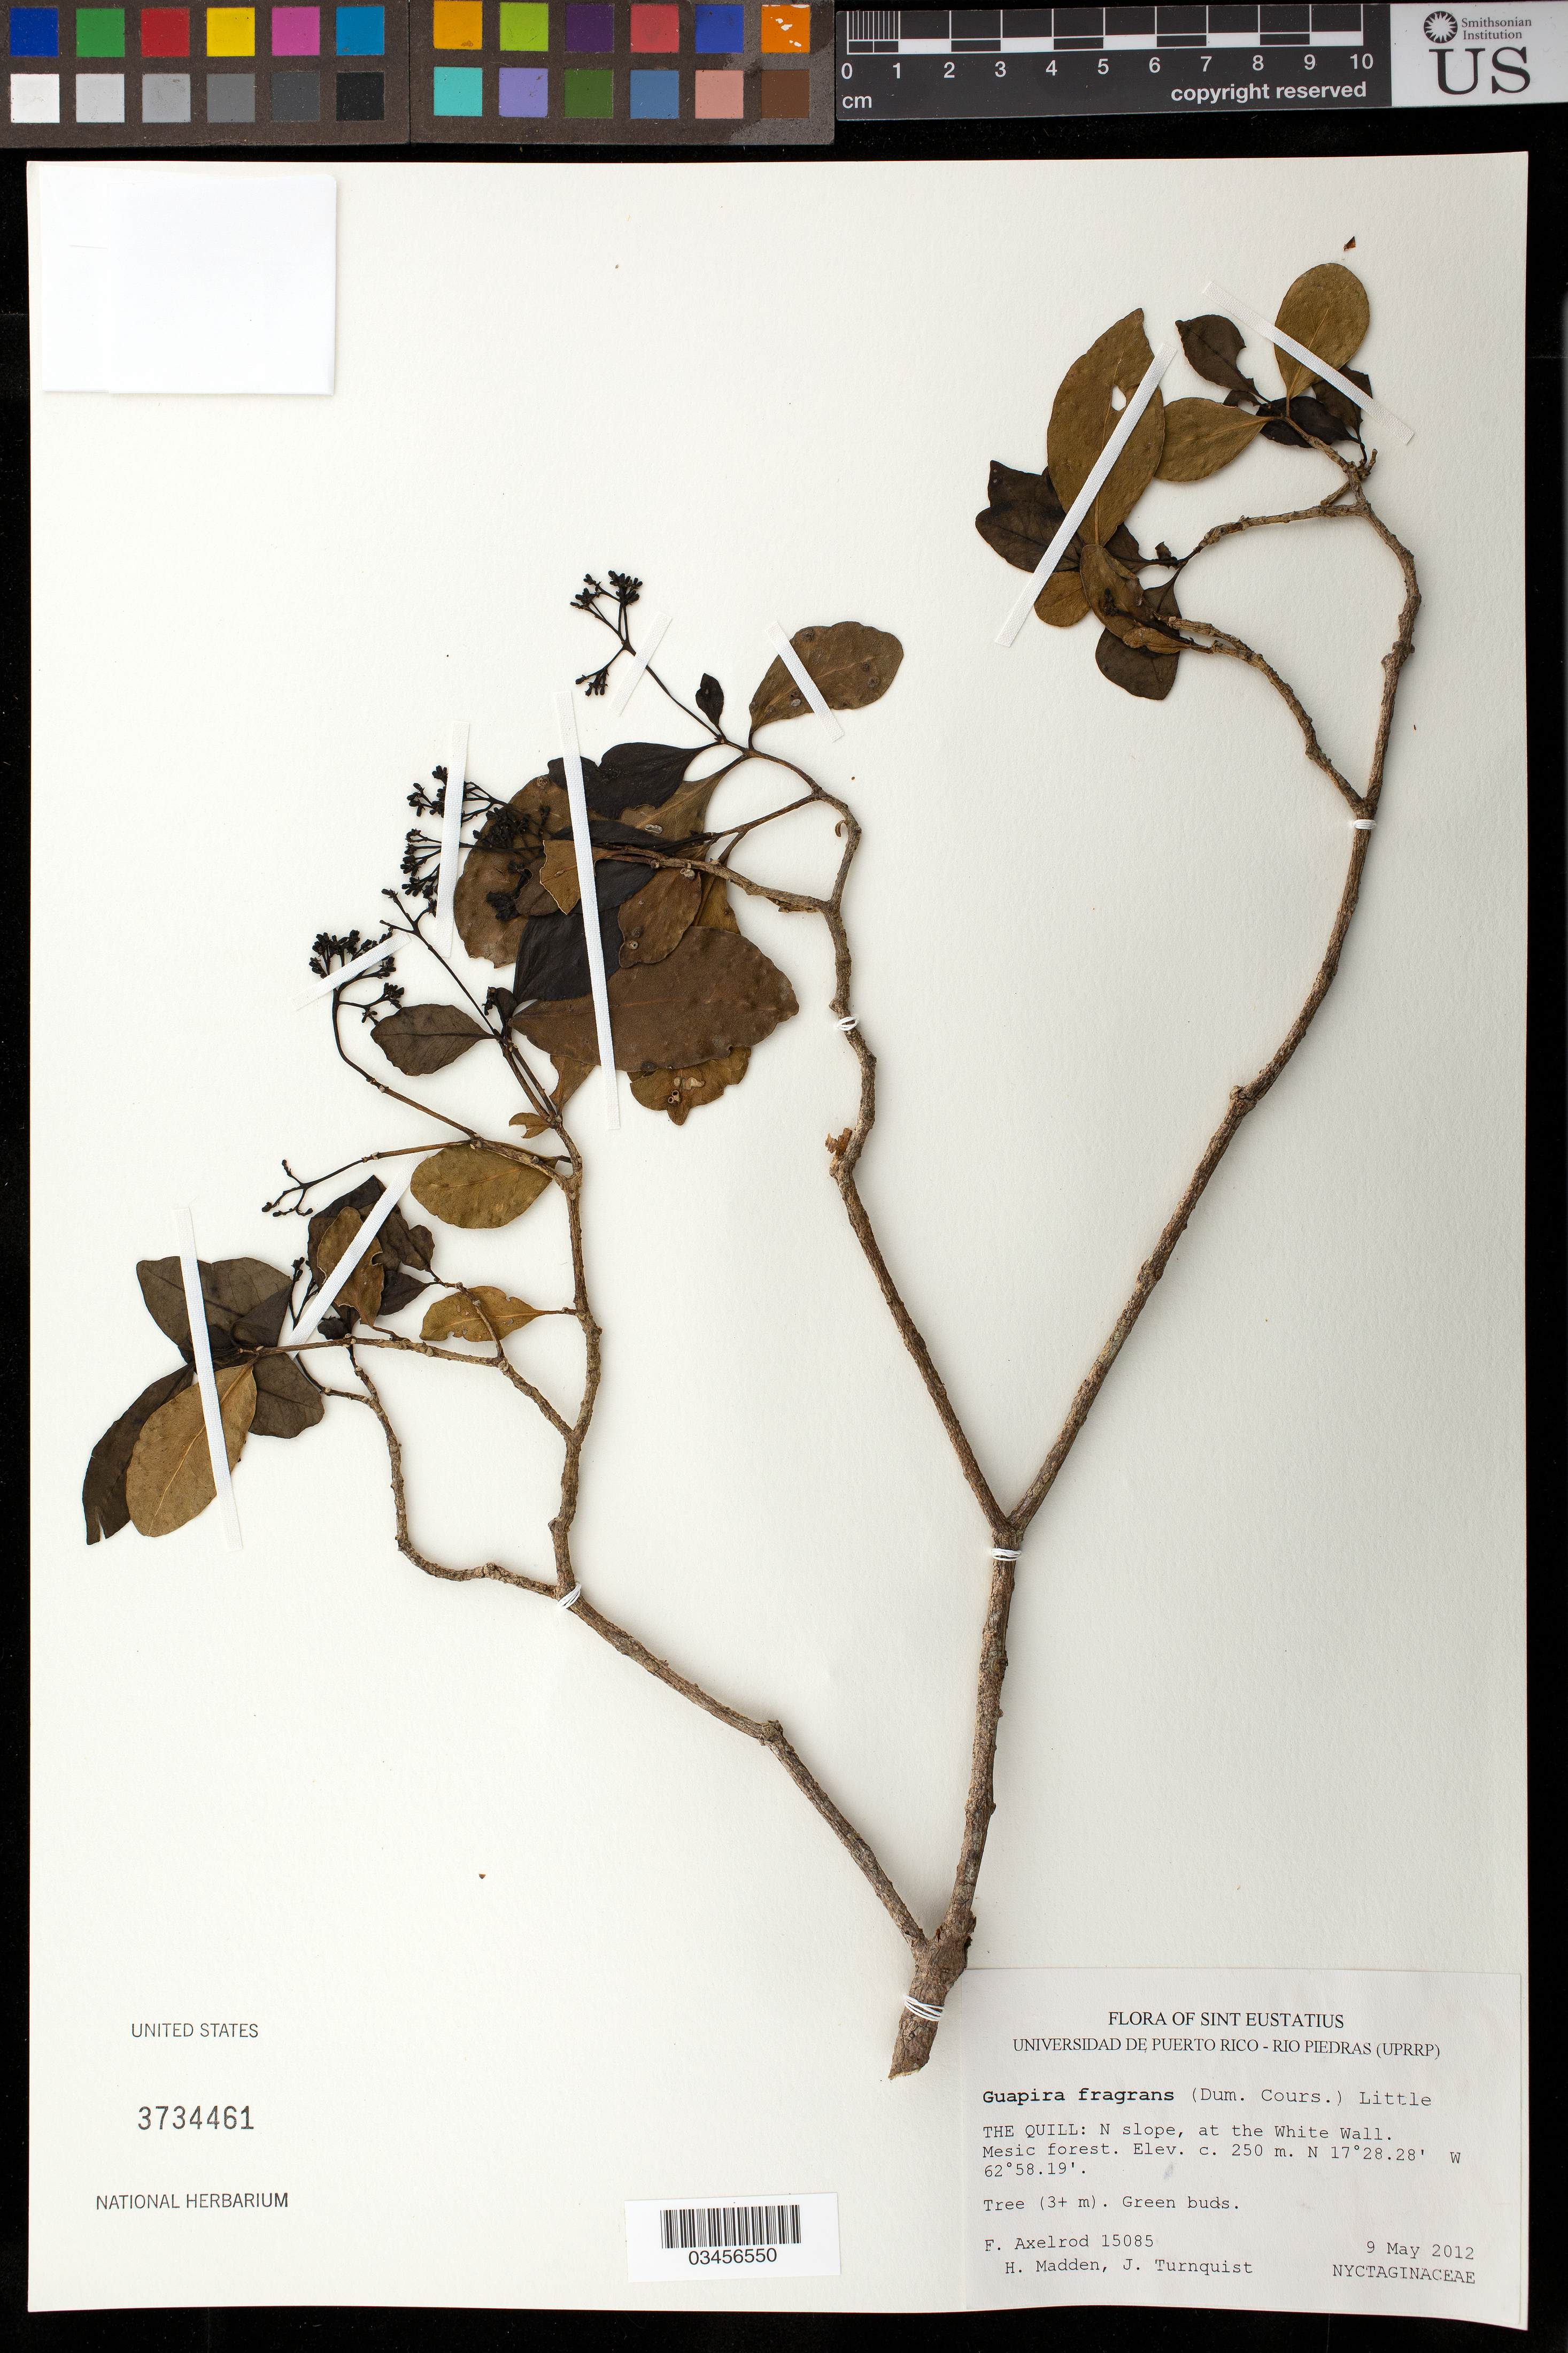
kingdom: Plantae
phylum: Tracheophyta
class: Magnoliopsida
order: Caryophyllales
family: Nyctaginaceae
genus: Guapira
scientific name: Guapira fragrans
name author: (Dum. Cours.) Little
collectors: F. S. Axelrod, H. Madden & J. Turnquist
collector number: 15085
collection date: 2012-05-09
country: Netherlands Antilles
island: Sint Eustatius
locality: The Quill: N slope, at the White Wall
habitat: Mesic forest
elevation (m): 250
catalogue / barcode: US 3734461